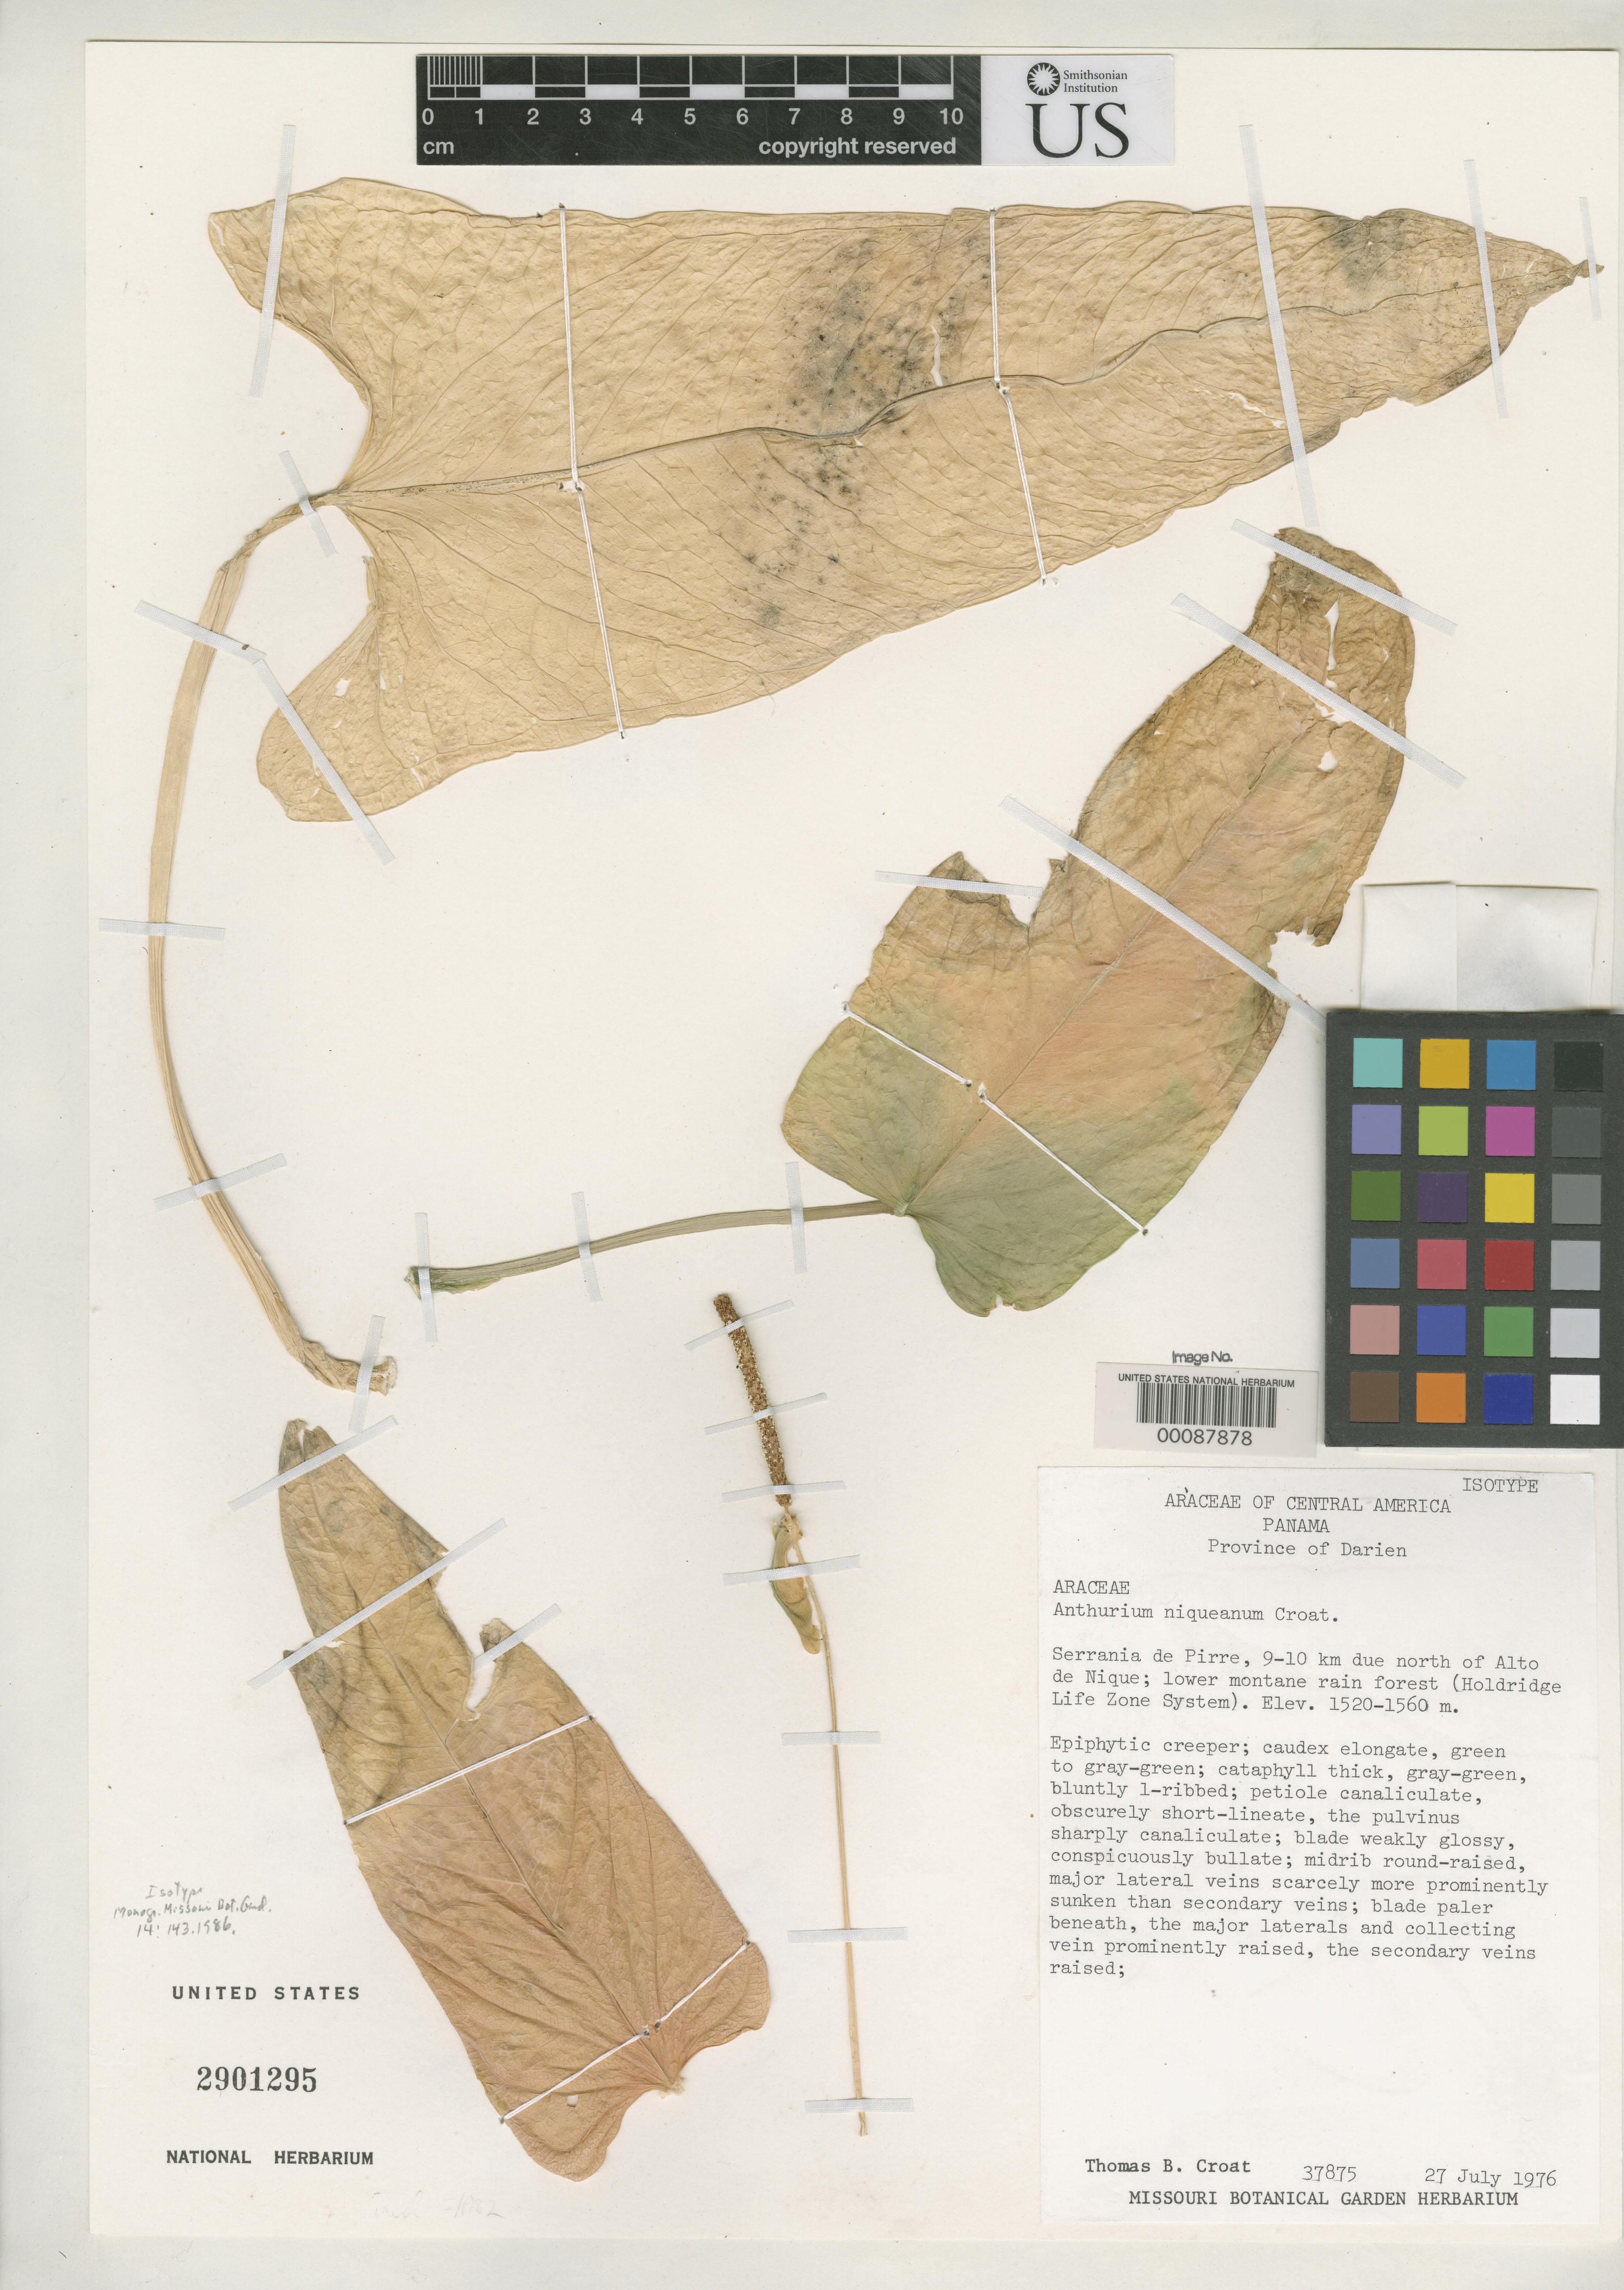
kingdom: Plantae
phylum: Tracheophyta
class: Liliopsida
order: Alismatales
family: Araceae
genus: Anthurium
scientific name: Anthurium niqueanum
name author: Croat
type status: Isotype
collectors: T. B. Croat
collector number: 37875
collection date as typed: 27 Jul 1976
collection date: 1976-07-27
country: Panama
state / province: Darién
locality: Serrania de Pirre, N of Alto de Nique.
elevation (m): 1520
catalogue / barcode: US 2901295